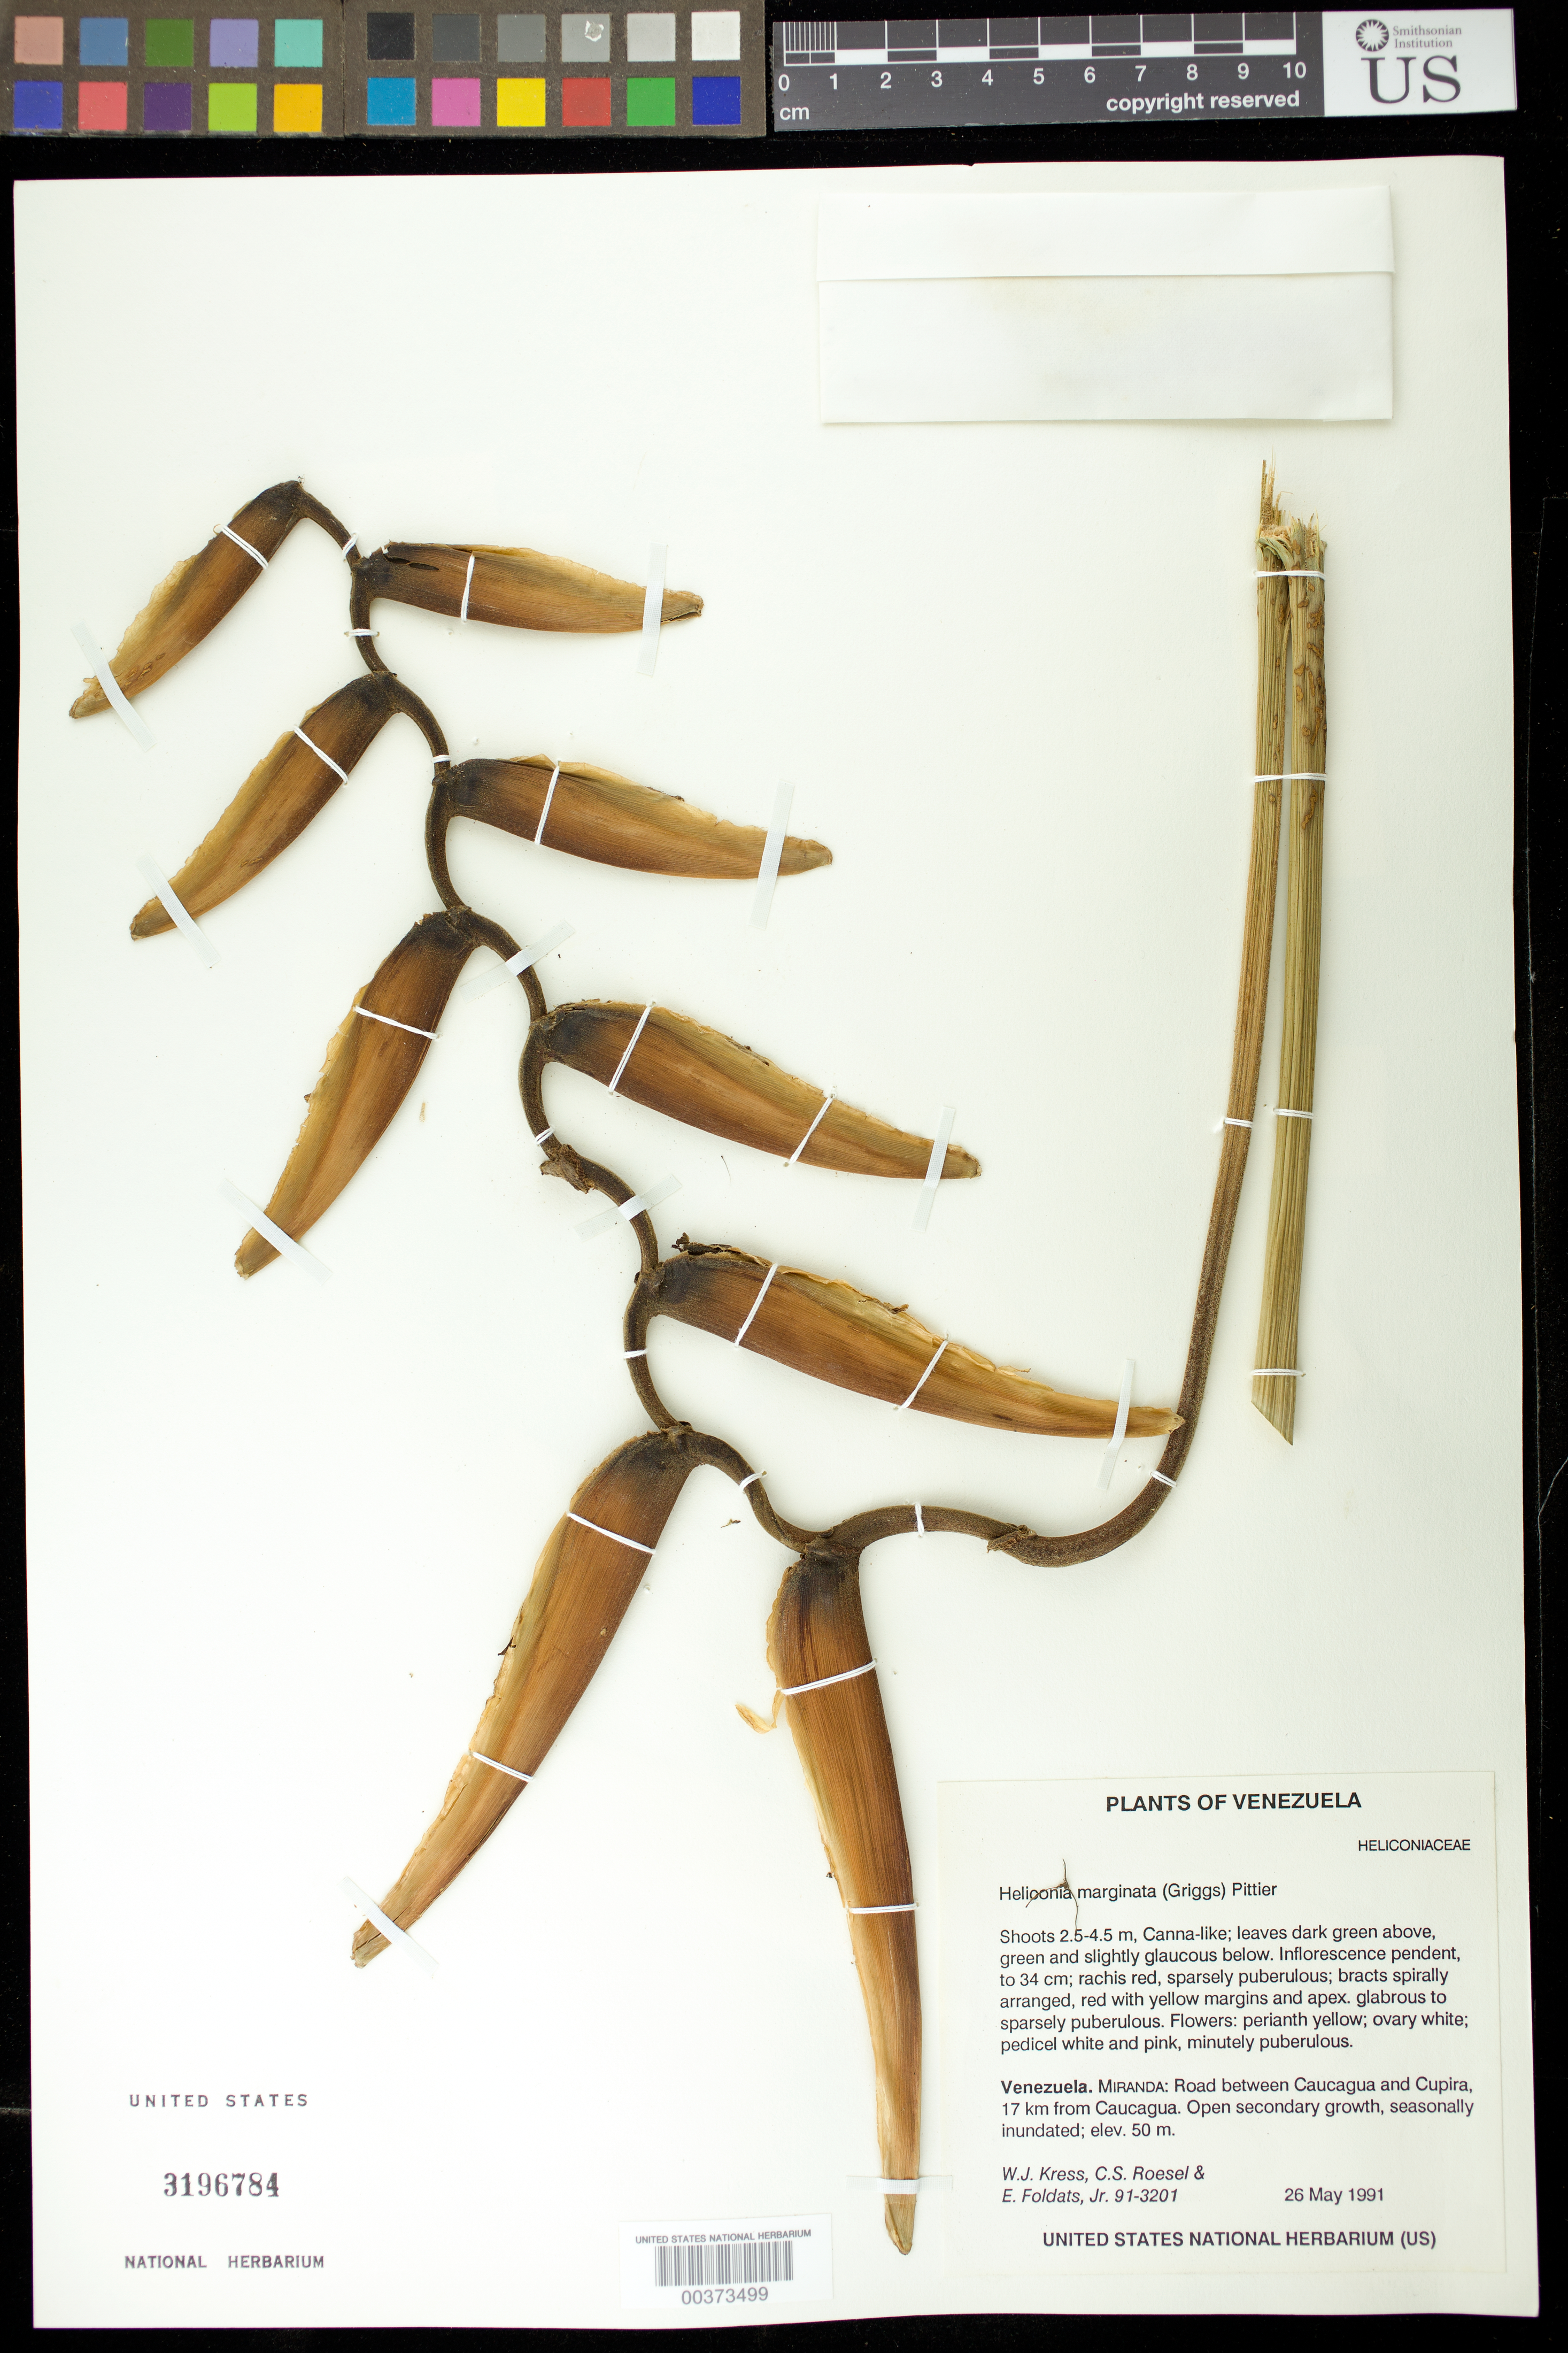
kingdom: Plantae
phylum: Tracheophyta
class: Liliopsida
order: Zingiberales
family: Heliconiaceae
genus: Heliconia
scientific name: Heliconia marginata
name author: (R.F. Griggs) Pittier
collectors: W. J. Kress, C. S. Roesel & E. Foldats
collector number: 91-3201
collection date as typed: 26 May 1991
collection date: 1991-05-26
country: Venezuela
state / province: Miranda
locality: Road between caucagua and cupira, 17 km from caucagua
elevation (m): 50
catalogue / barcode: US 3196784